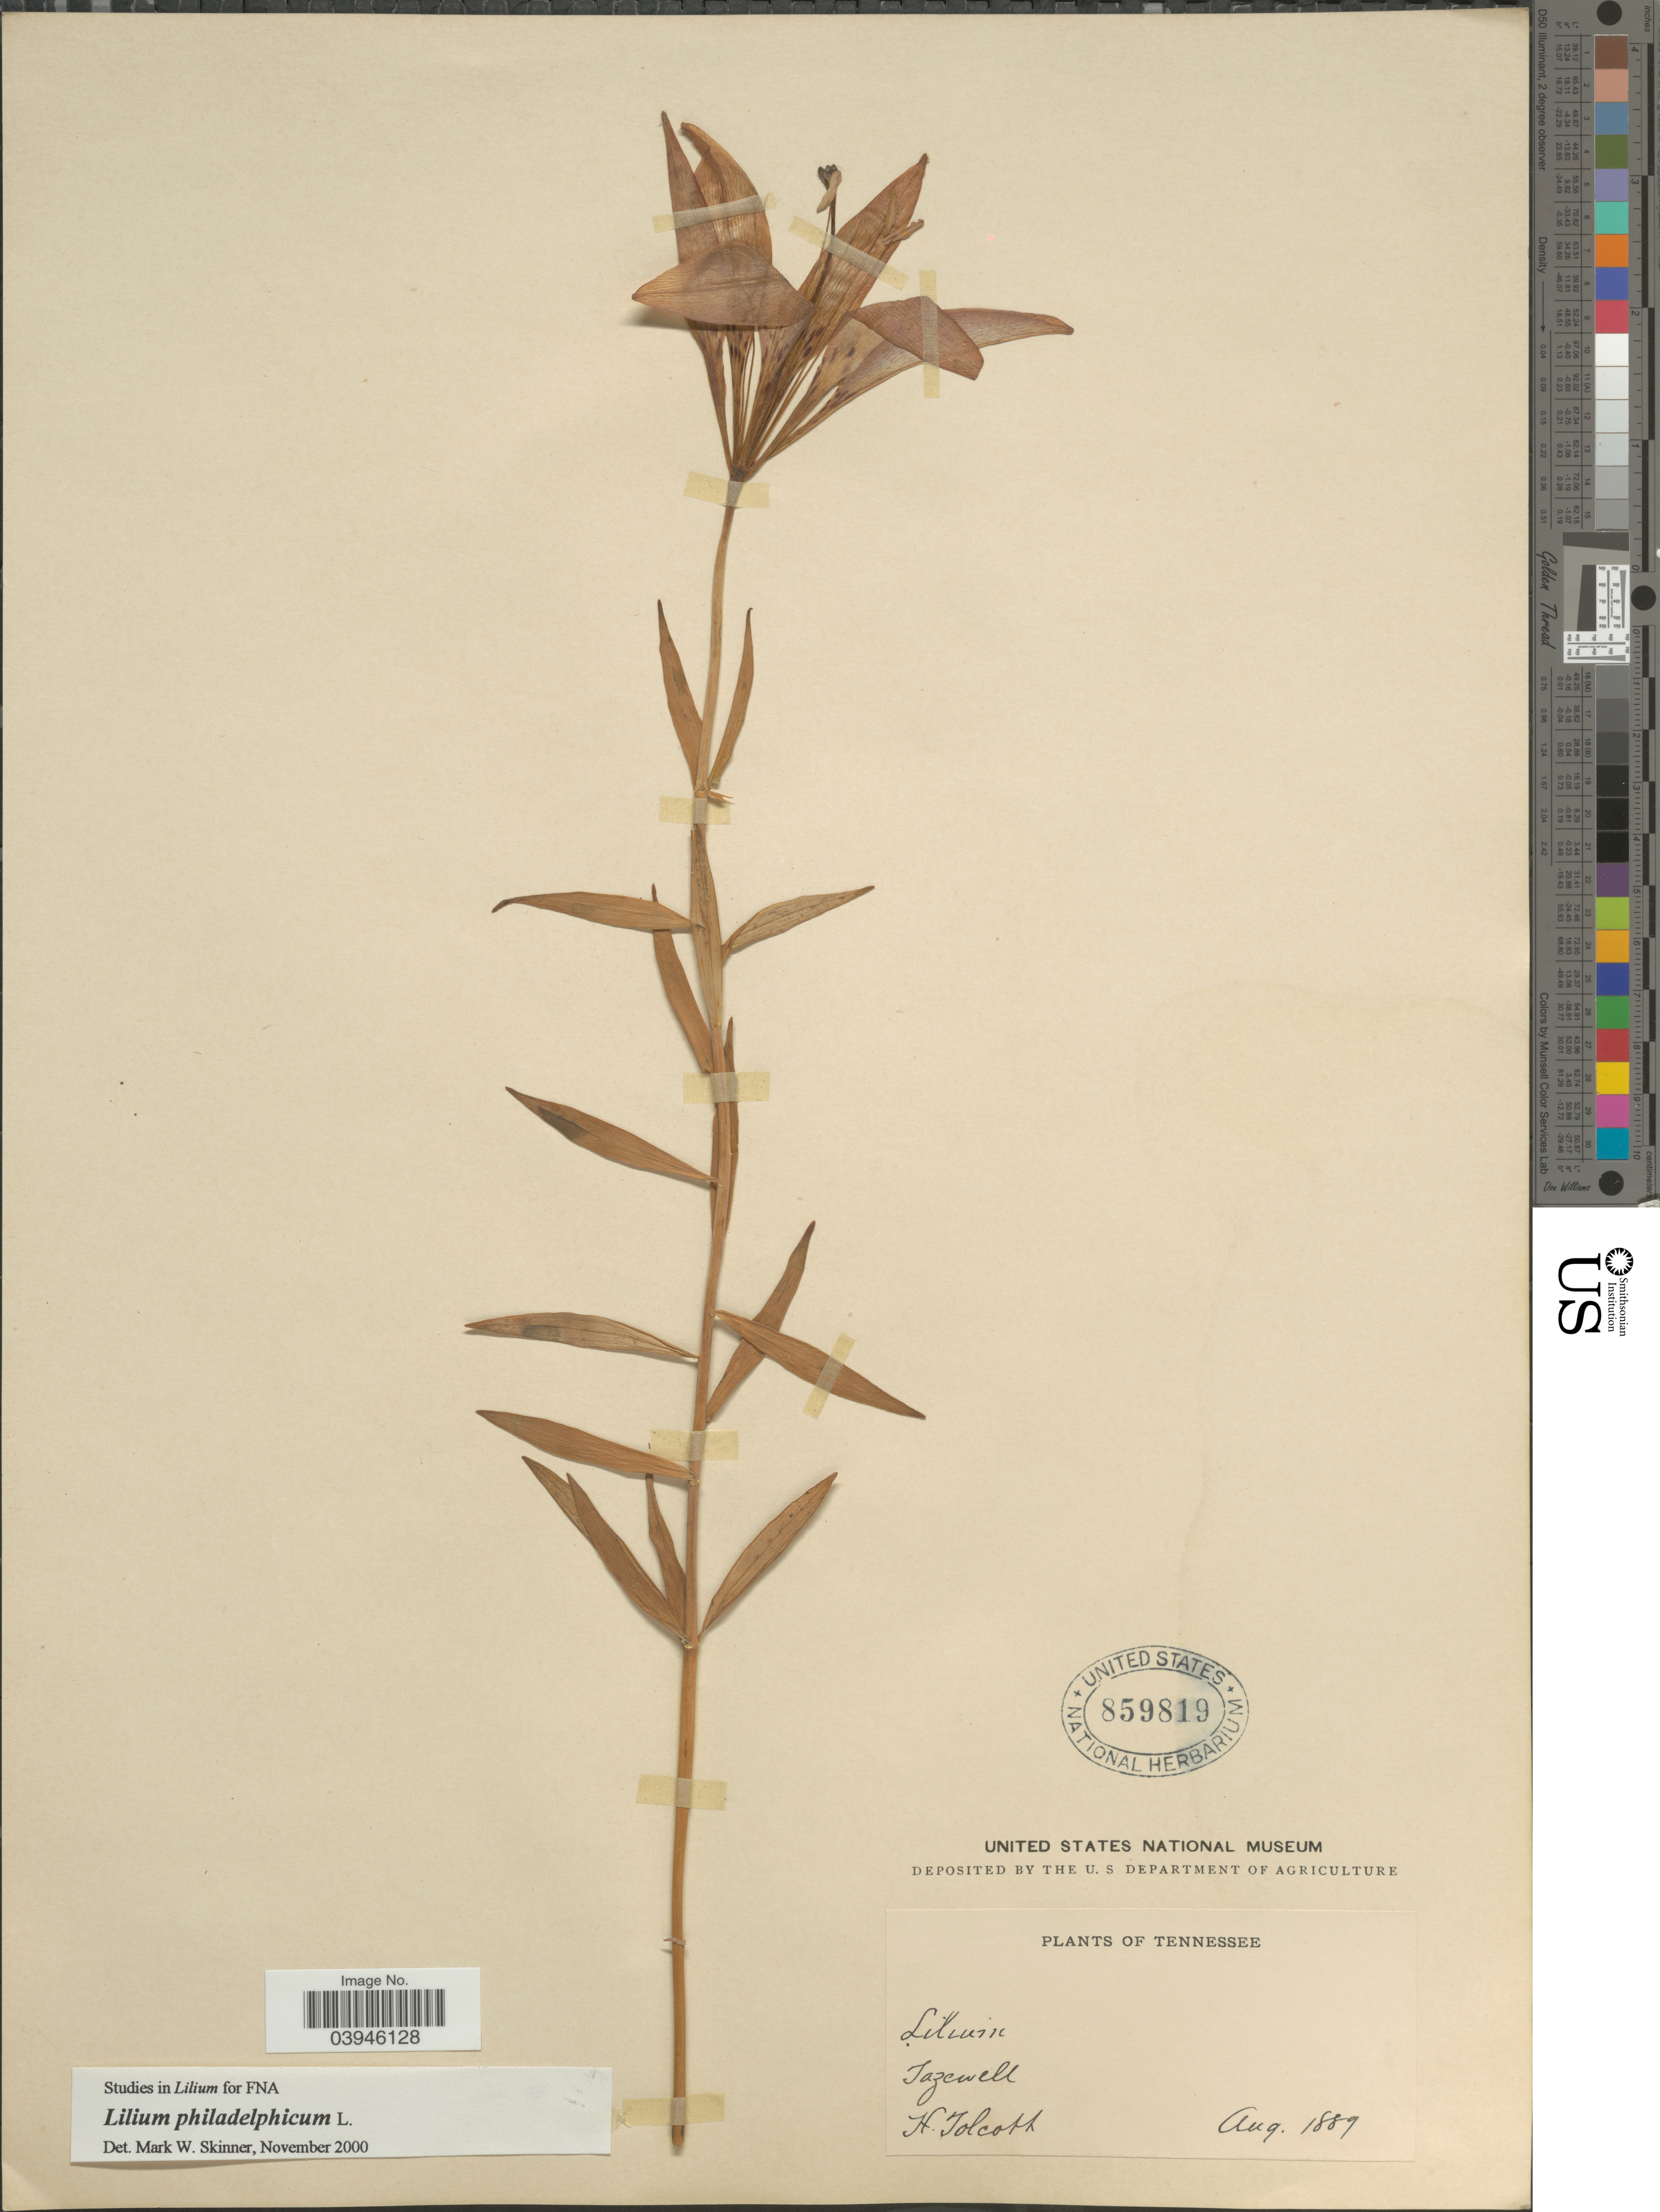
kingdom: Plantae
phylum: Tracheophyta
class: Liliopsida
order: Liliales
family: Liliaceae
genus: Lilium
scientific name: Lilium philadelphicum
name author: L.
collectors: H. Tolcott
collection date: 1889-08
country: United States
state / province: Tennessee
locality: Tazewell.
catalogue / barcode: US 859819